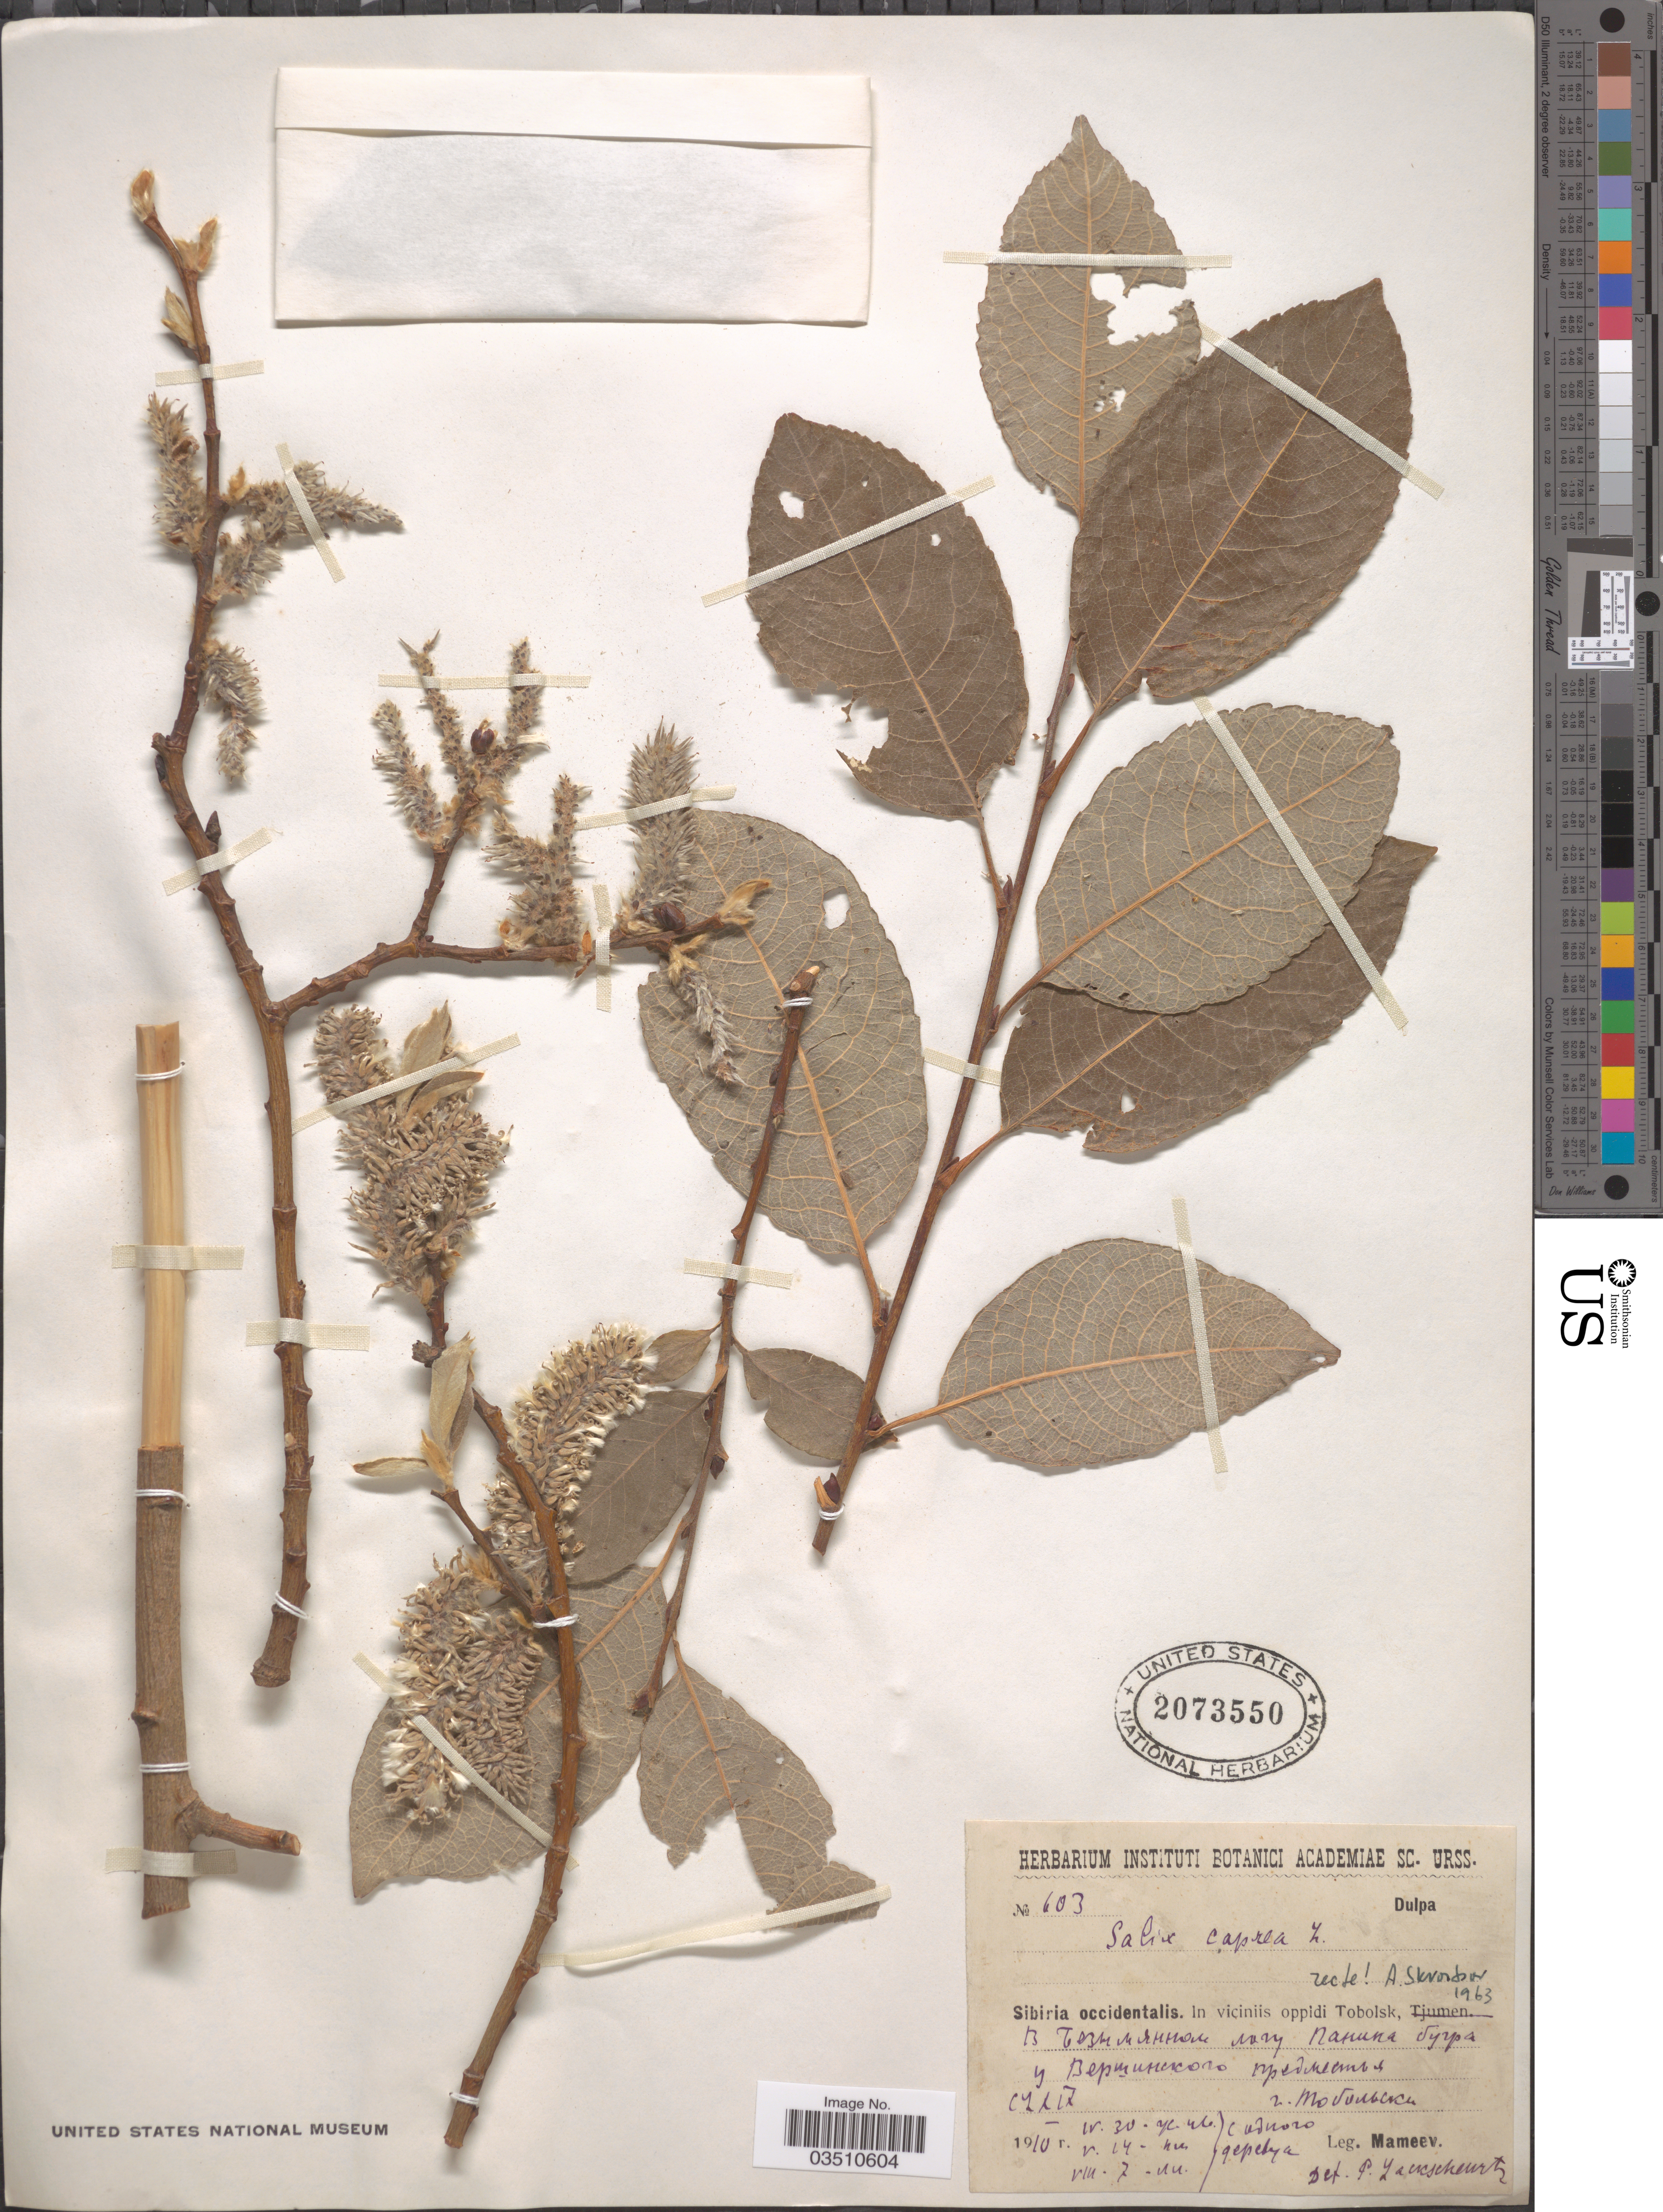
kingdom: Plantae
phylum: Tracheophyta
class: Magnoliopsida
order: Malpighiales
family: Salicaceae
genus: Salix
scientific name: Salix caprea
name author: L.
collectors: Mameev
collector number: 603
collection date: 1910-04-30/1910-08-07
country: Russian Federation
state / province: Tyumen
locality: Sibiria occidentalis. In viciniis oppidi Tobolsk, X.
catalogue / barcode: US 2073550